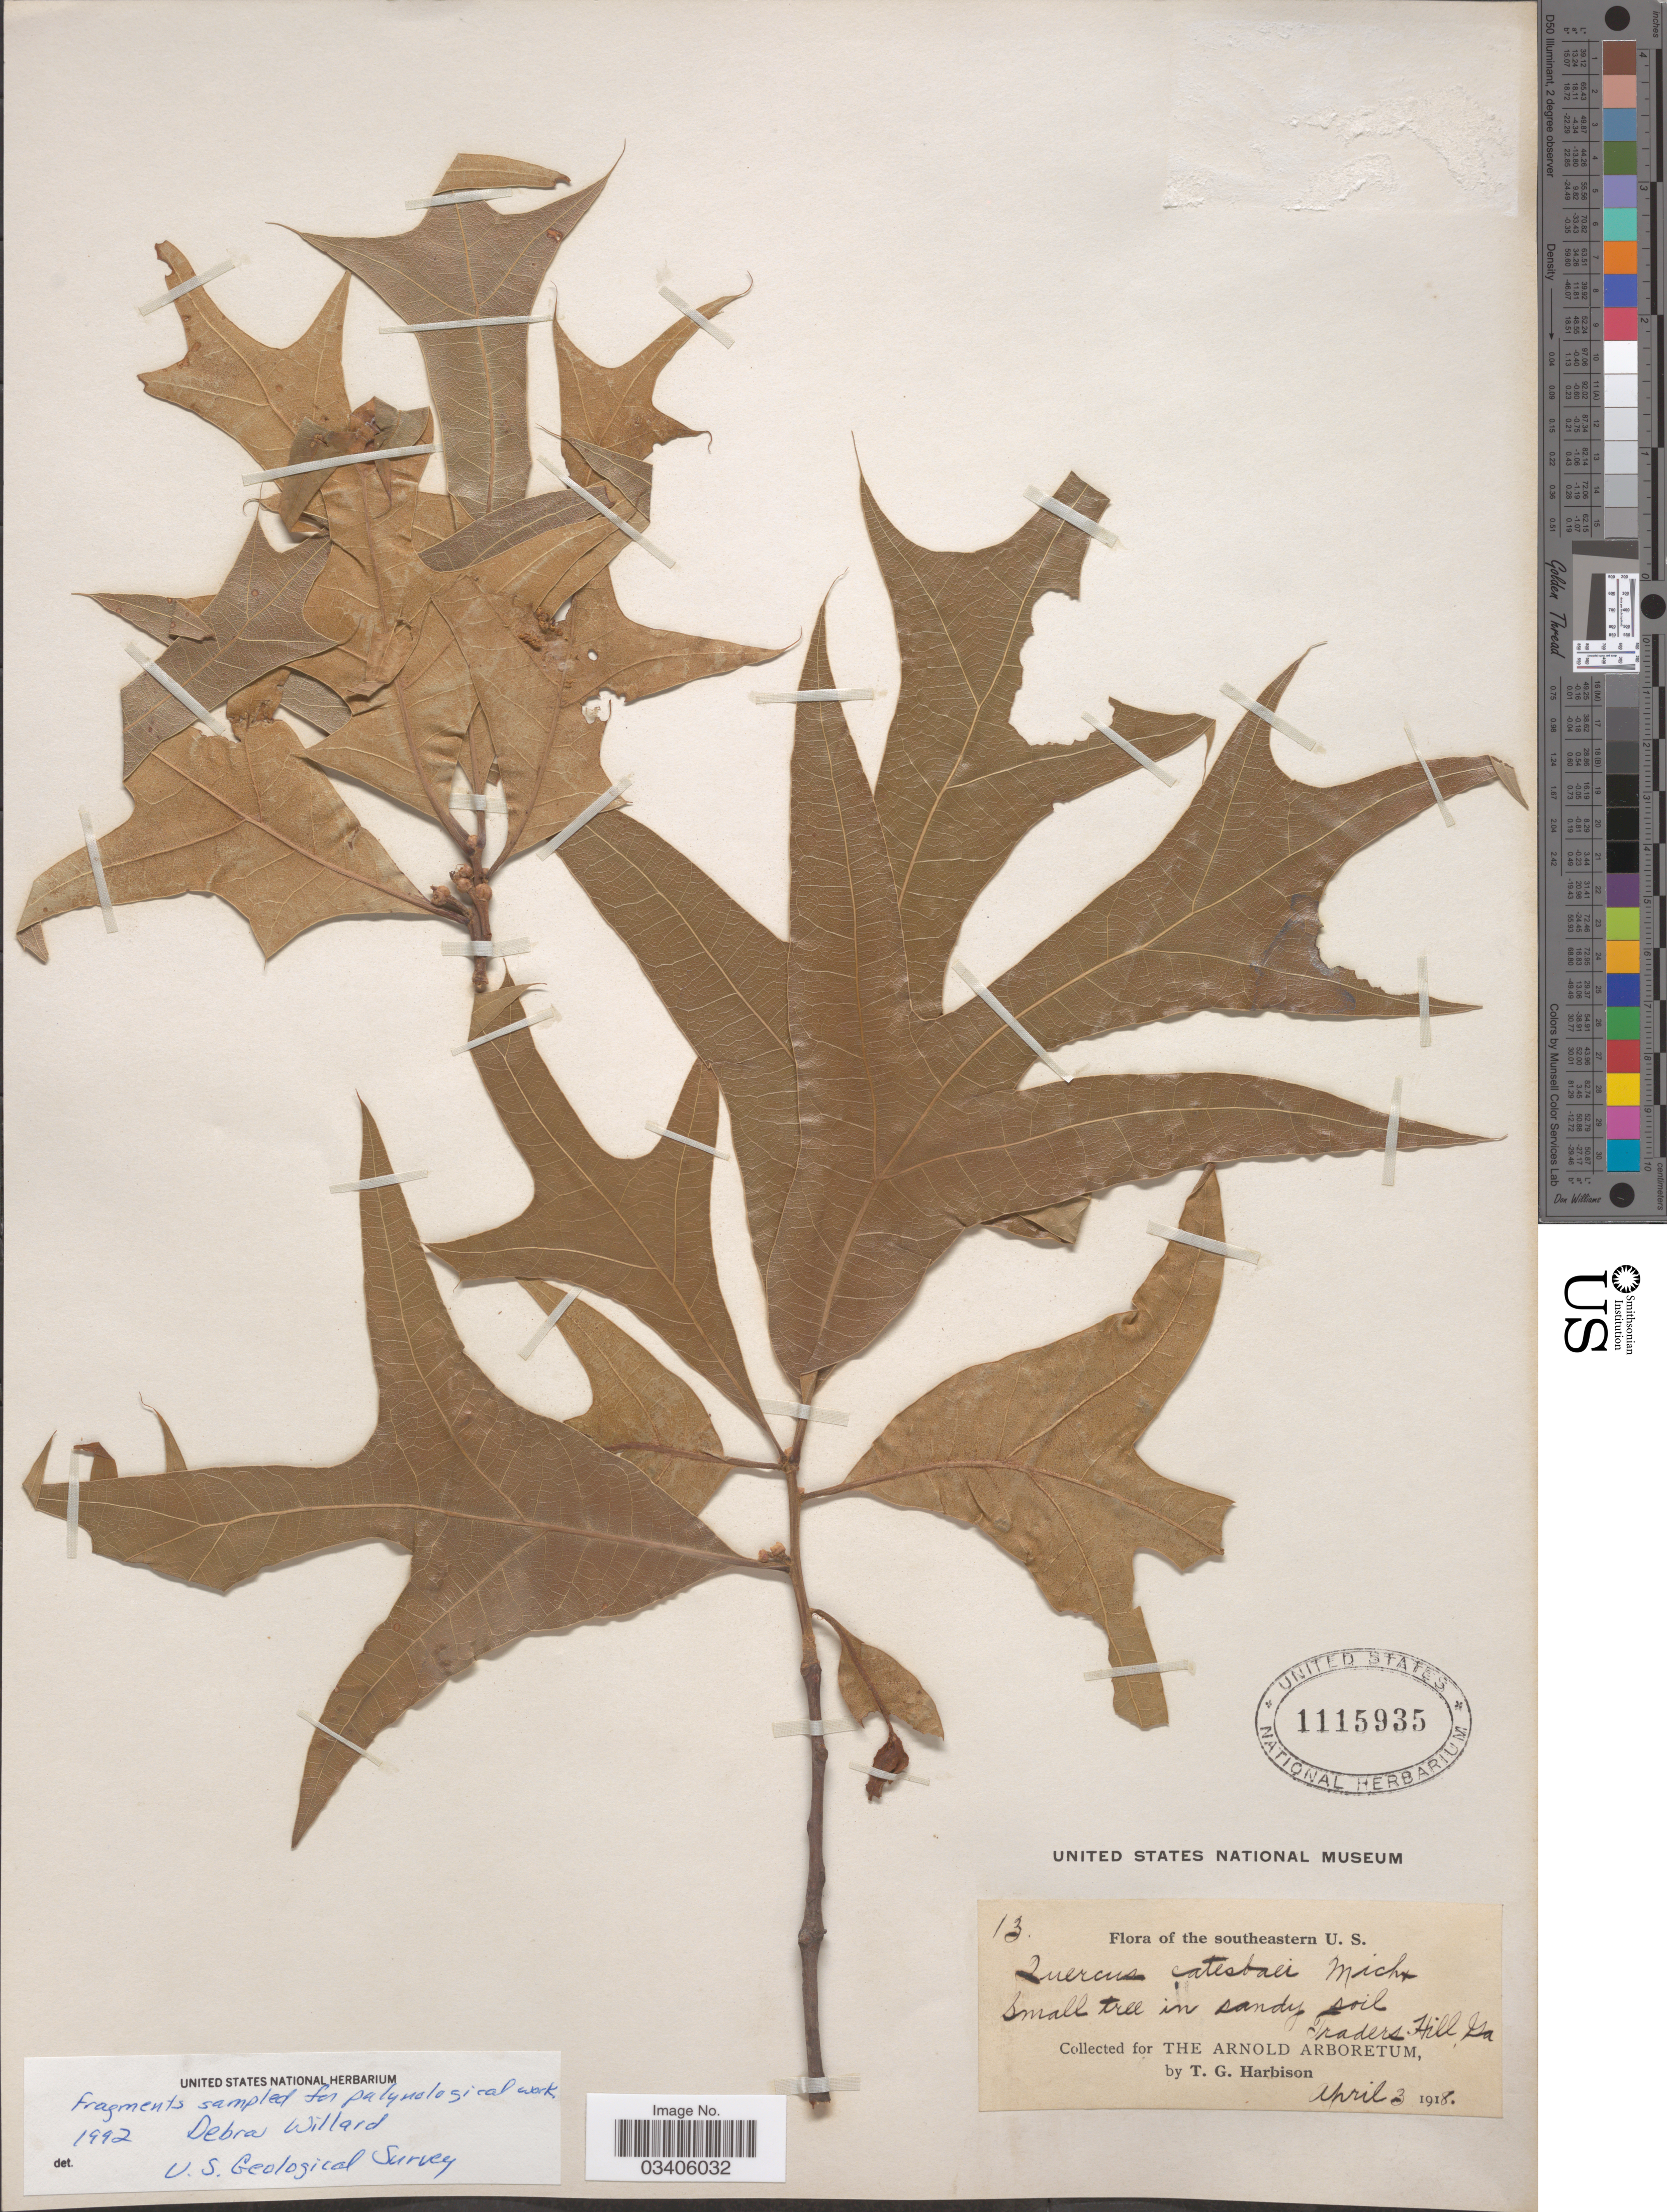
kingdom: Plantae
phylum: Tracheophyta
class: Magnoliopsida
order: Fagales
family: Fagaceae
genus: Quercus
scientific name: Quercus laevis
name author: Walter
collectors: T. Harbison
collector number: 13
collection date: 1918-04-03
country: United States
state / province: Georgia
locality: The Southeastern U. S. Traders Hill.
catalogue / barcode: US 1115935